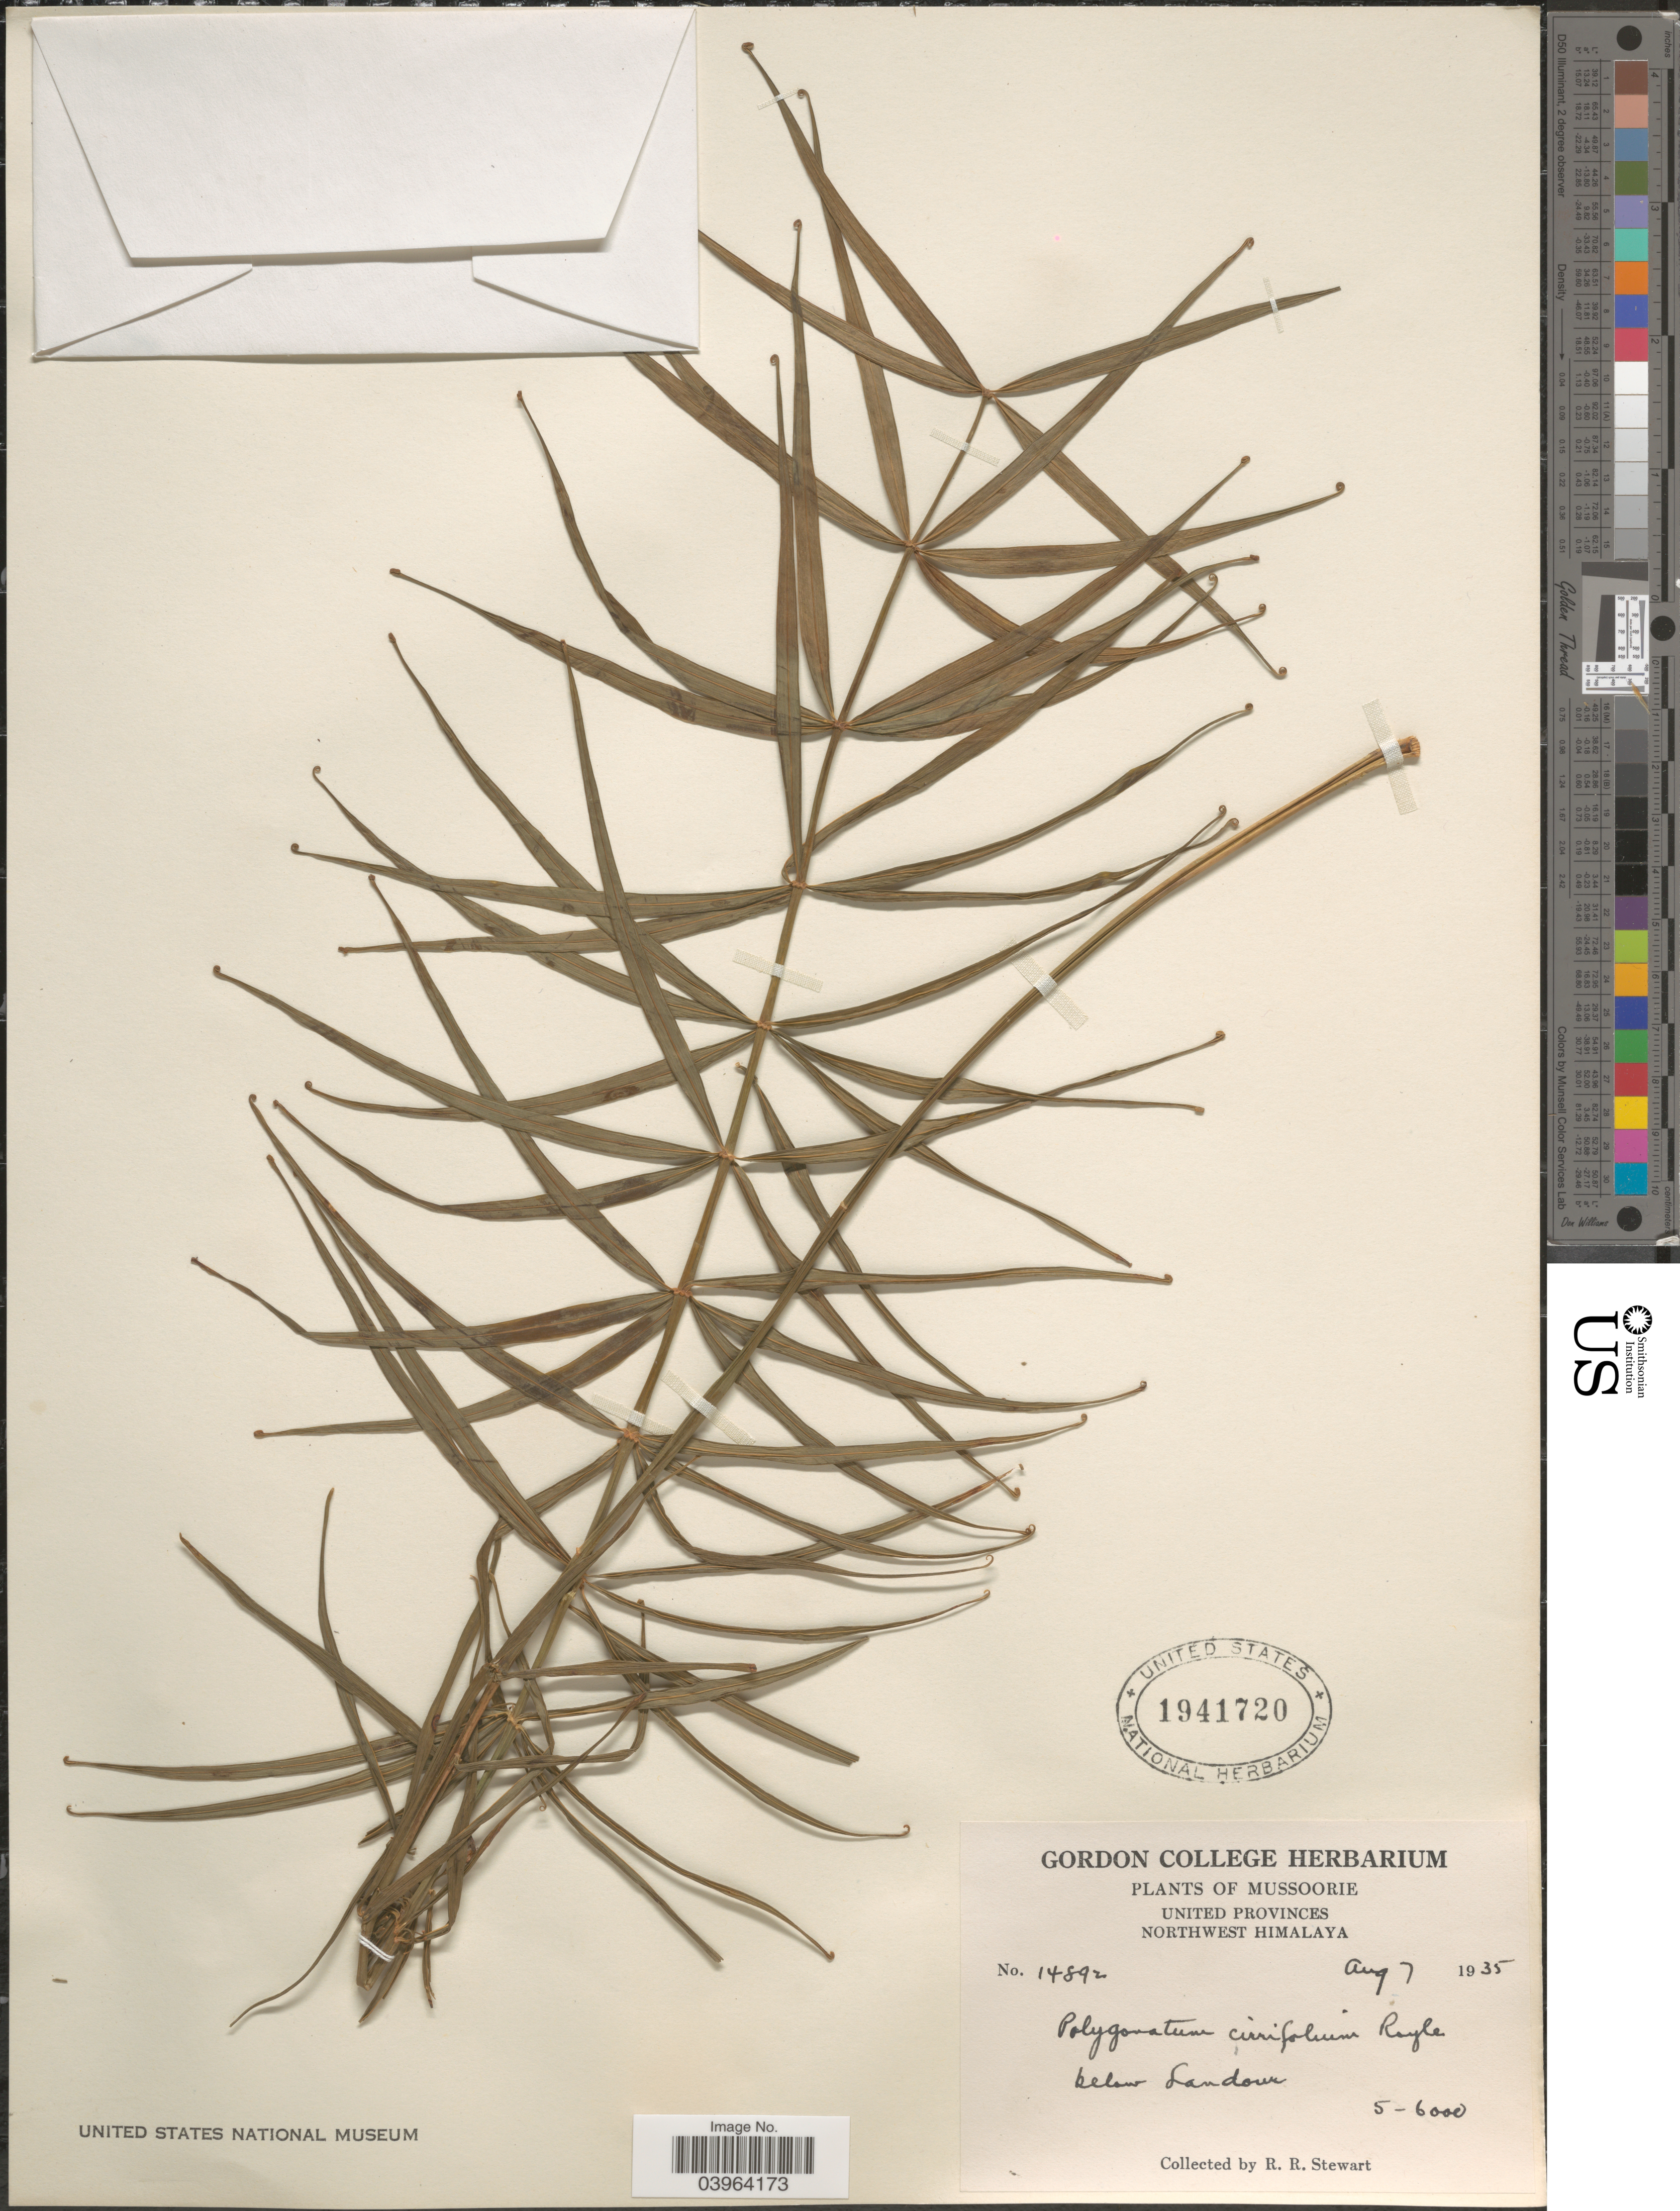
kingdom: Plantae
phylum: Tracheophyta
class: Liliopsida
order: Asparagales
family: Asparagaceae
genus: Polygonatum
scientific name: Polygonatum cirrhifolium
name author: (Wall.) Royle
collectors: R. Stewart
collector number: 14892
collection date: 1935-08-07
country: India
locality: Mussoorie. United Provinces. Northwest Himalaya. Below Landour.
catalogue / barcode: US 1941720